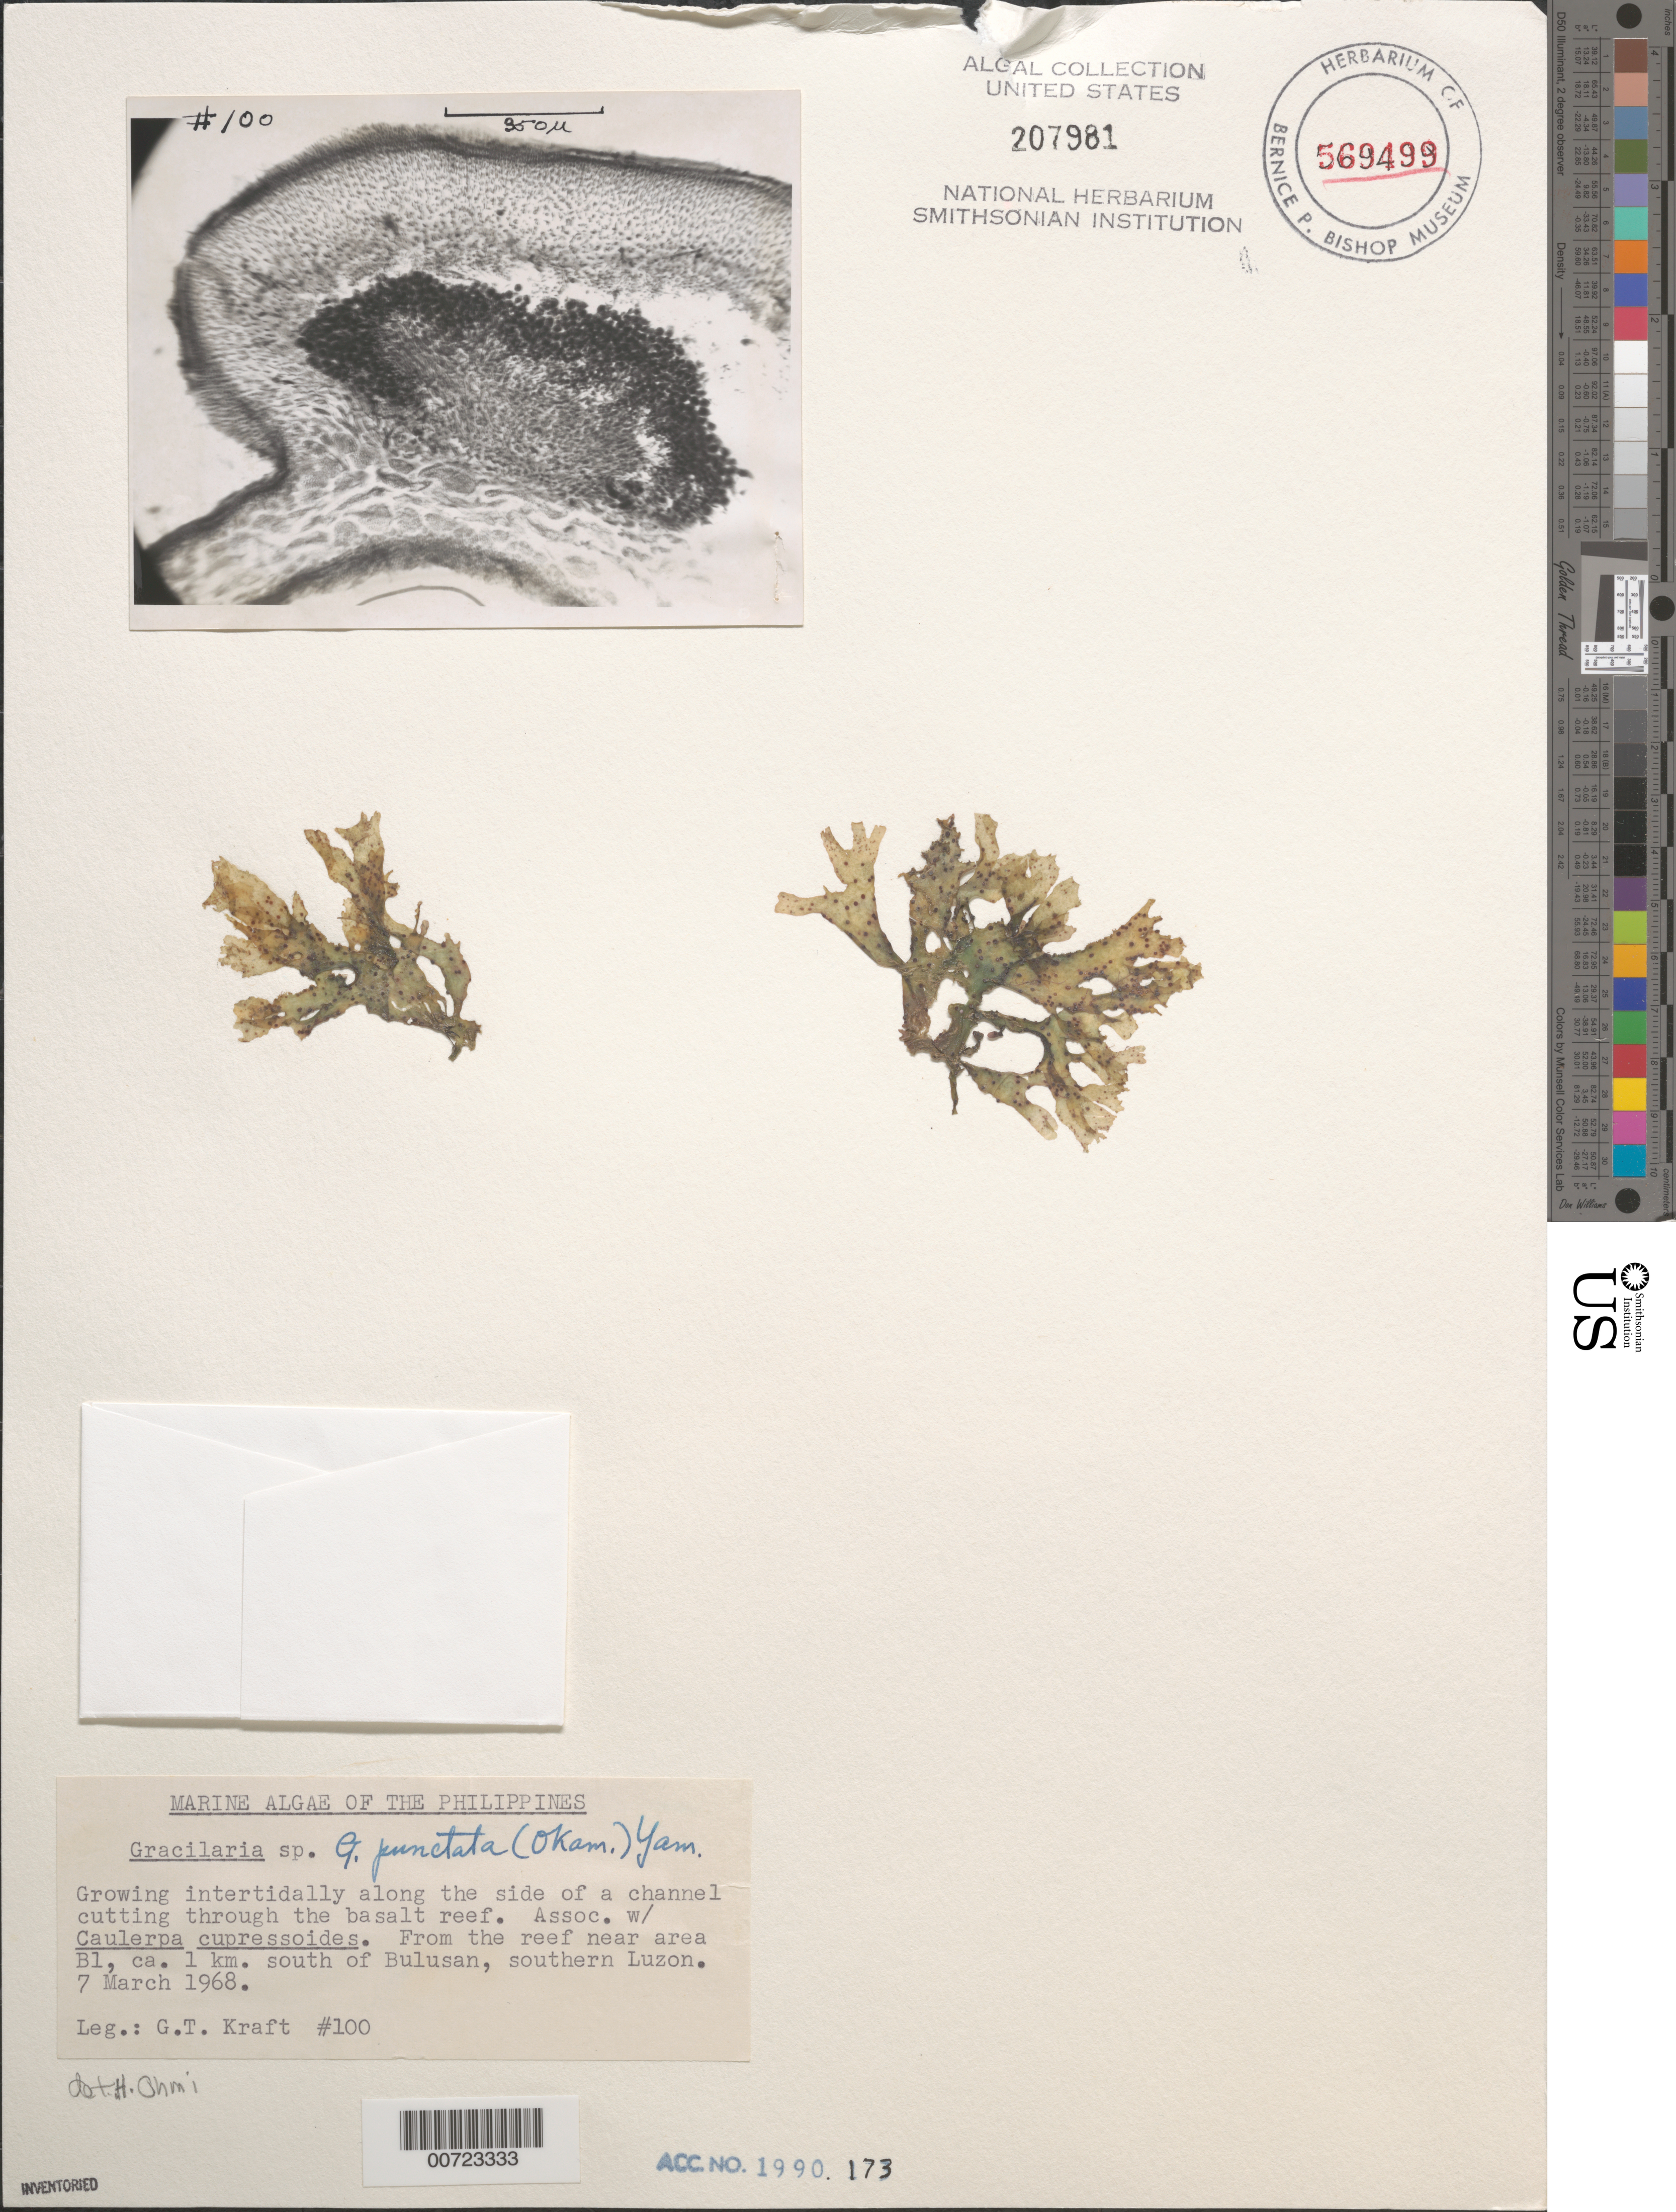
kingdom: Plantae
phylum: Rhodophyta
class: Florideophyceae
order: Gracilariales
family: Gracilariaceae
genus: Gracilaria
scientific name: Gracilaria punctata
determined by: Ohmi, H.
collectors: G. T. Kraft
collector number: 100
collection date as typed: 07 Mar 1968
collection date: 1968-03-07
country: Philippines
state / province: Bicol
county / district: Sorsogon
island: Luzon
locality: Reef near area B1, ca. 1 km south of Bulusan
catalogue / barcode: US 207981